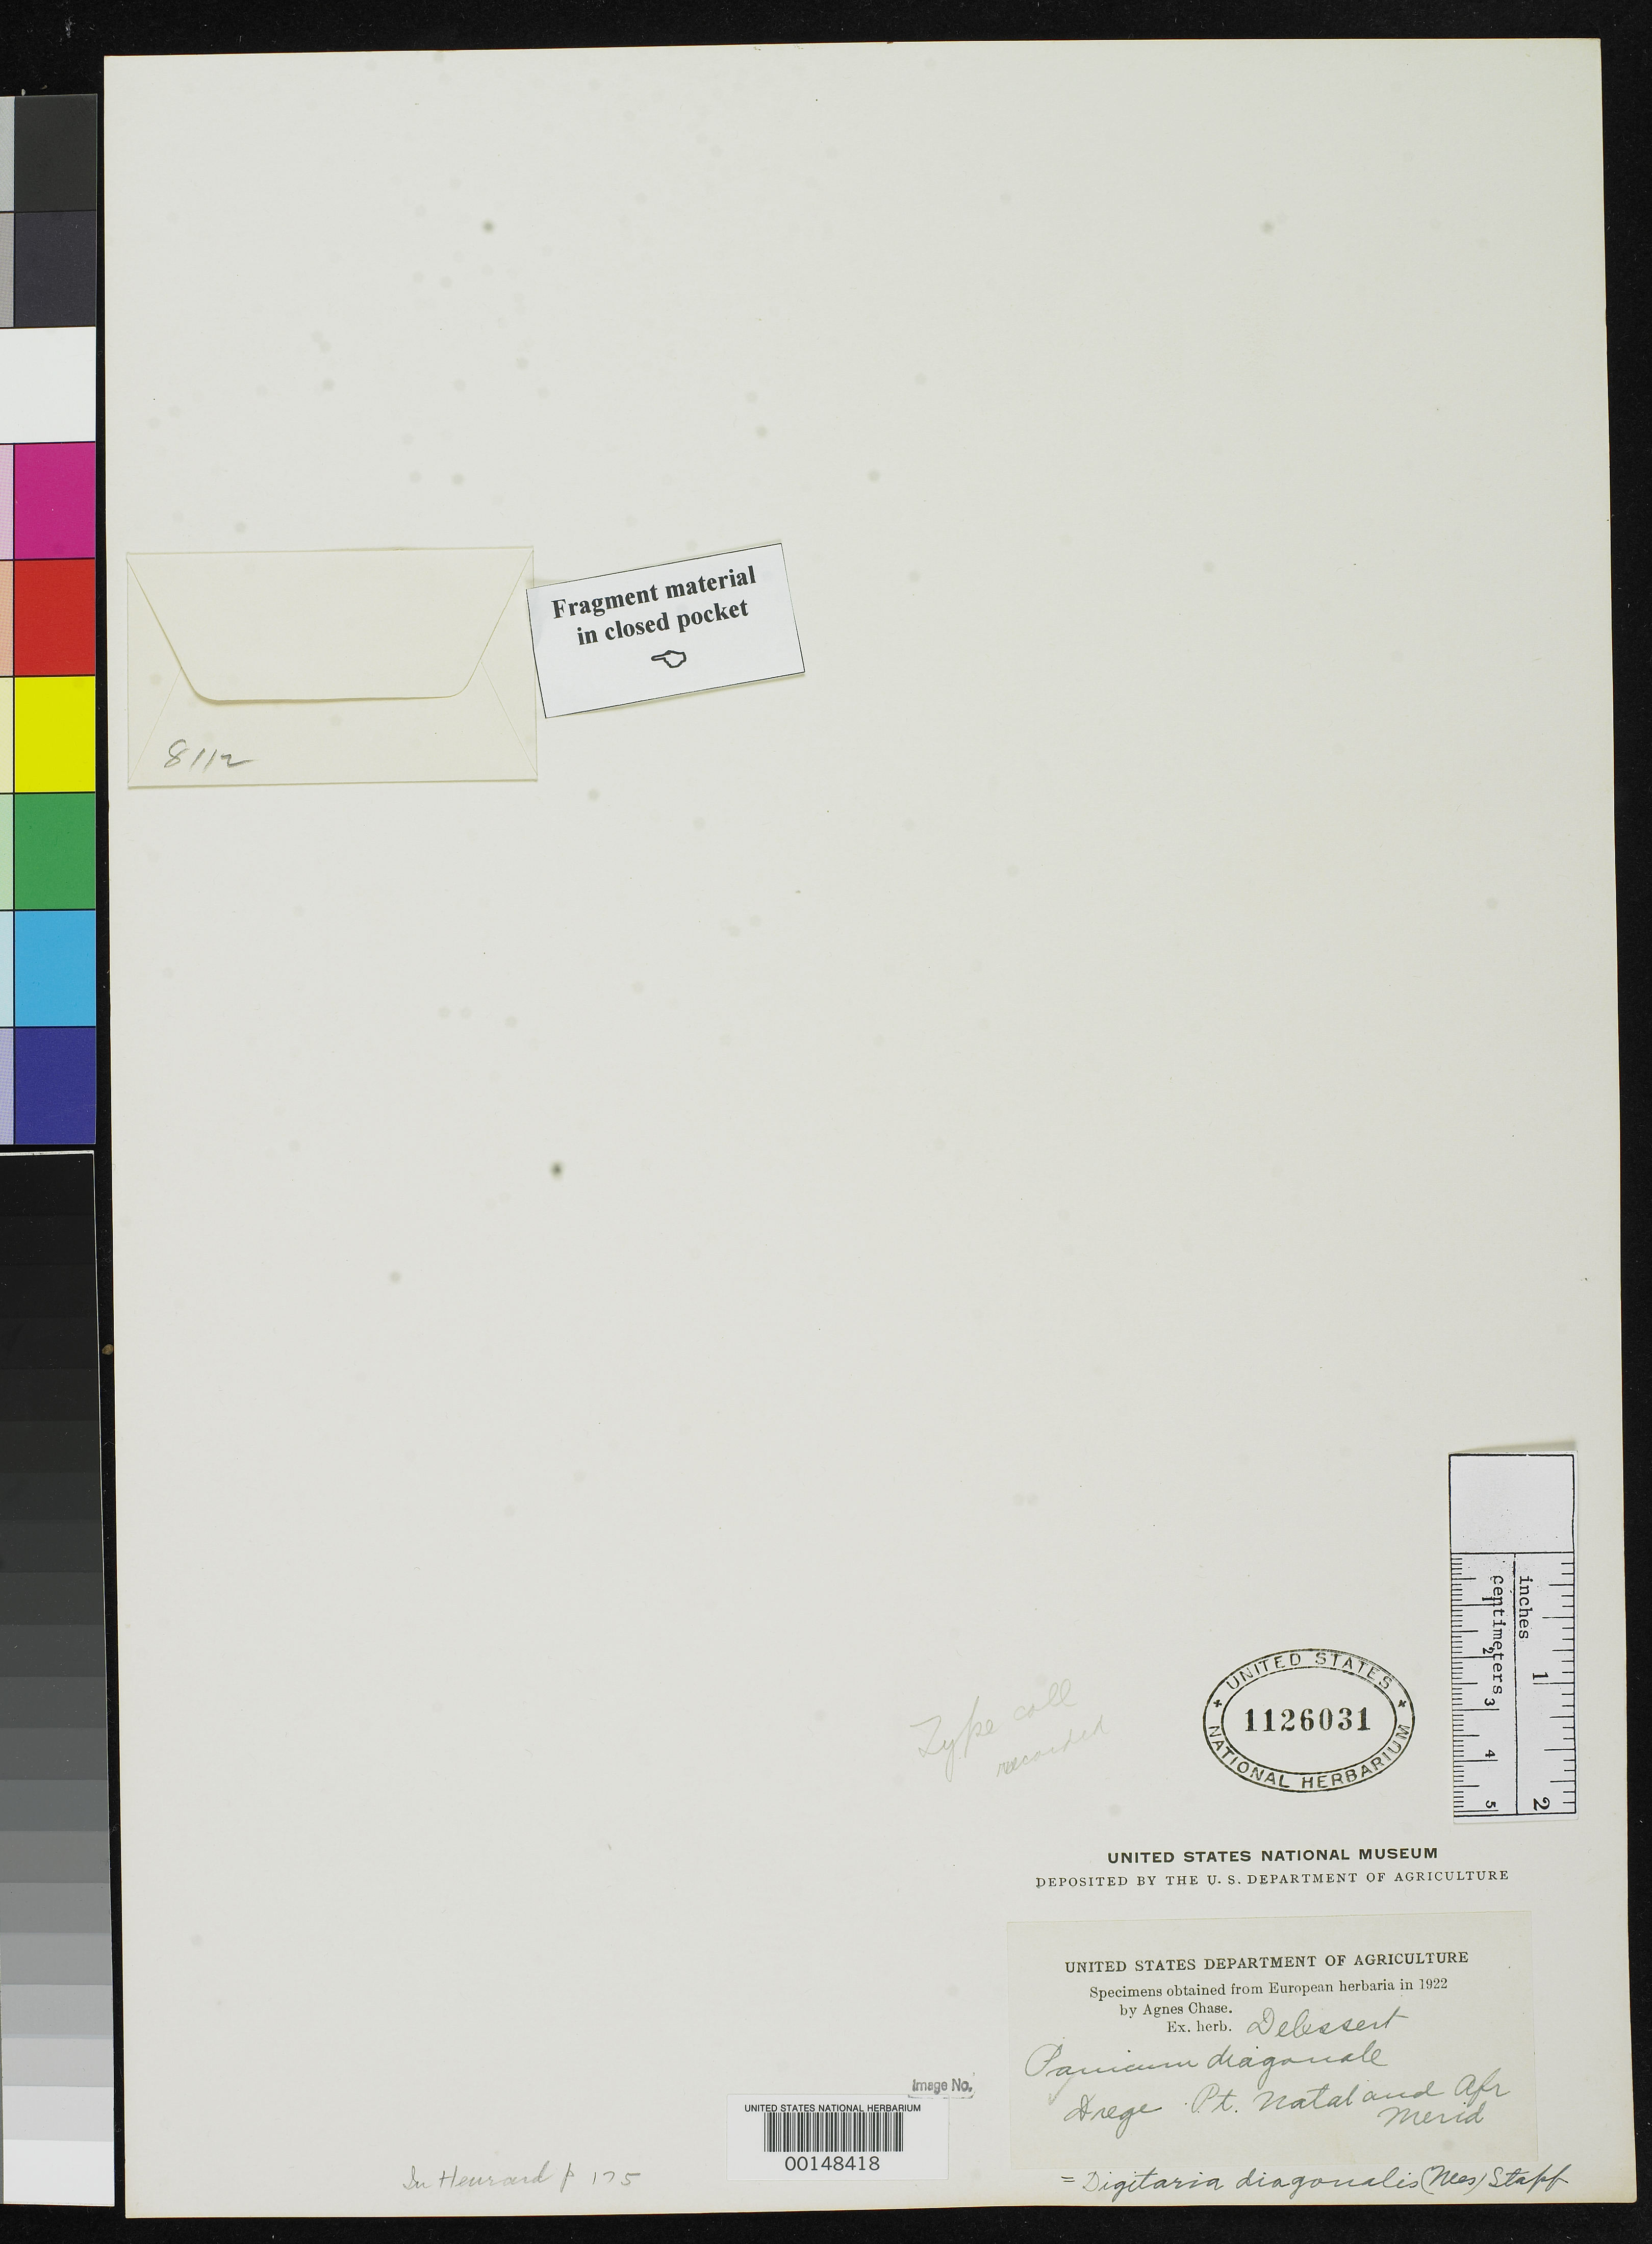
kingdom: Plantae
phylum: Tracheophyta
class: Liliopsida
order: Poales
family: Poaceae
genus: Panicum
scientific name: Panicum diagonale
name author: Nees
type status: Type Fragment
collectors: J. Drège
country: South Africa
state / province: KwaZulu-Natal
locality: Port Natal, Omtata and Omgaziana; alt. 1500-2000 ft.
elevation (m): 457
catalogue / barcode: US 1126031